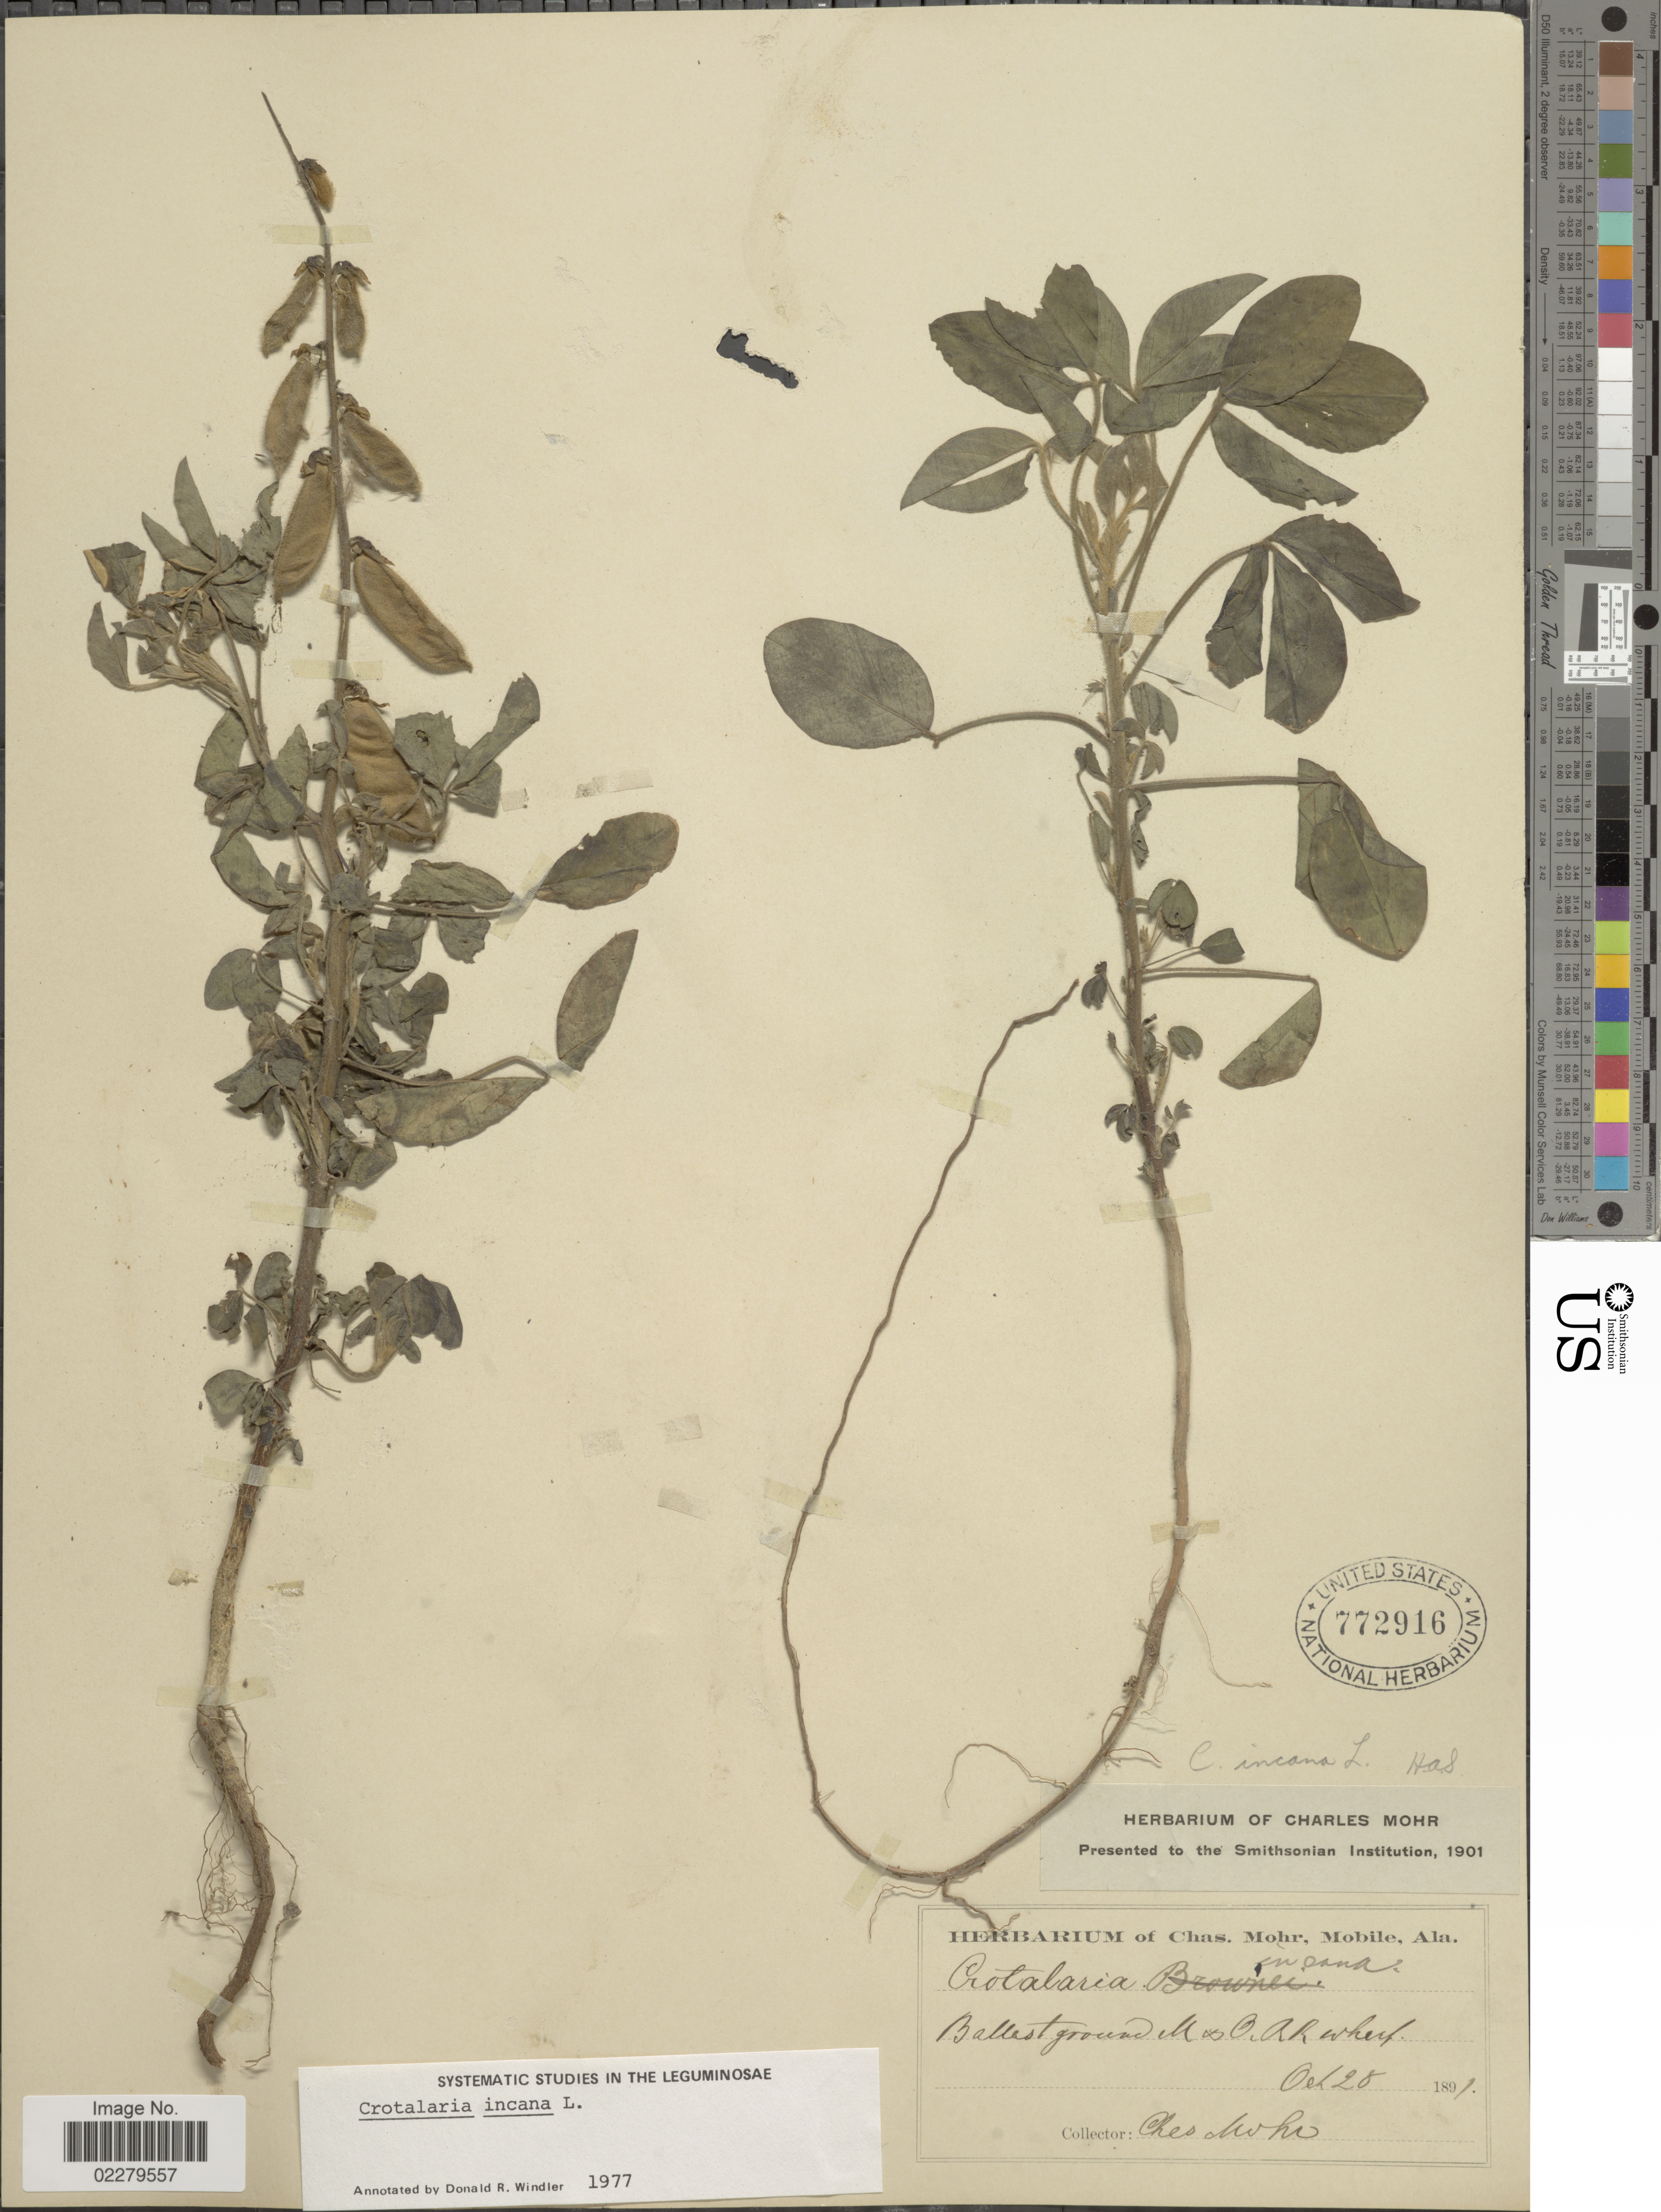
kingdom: Plantae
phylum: Tracheophyta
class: Magnoliopsida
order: Fabales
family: Fabaceae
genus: Crotalaria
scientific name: Crotalaria incana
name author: L.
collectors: C. T. Mohr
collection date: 1891-10-28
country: United States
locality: Ballast ground M & O. R R wharf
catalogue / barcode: US 772916